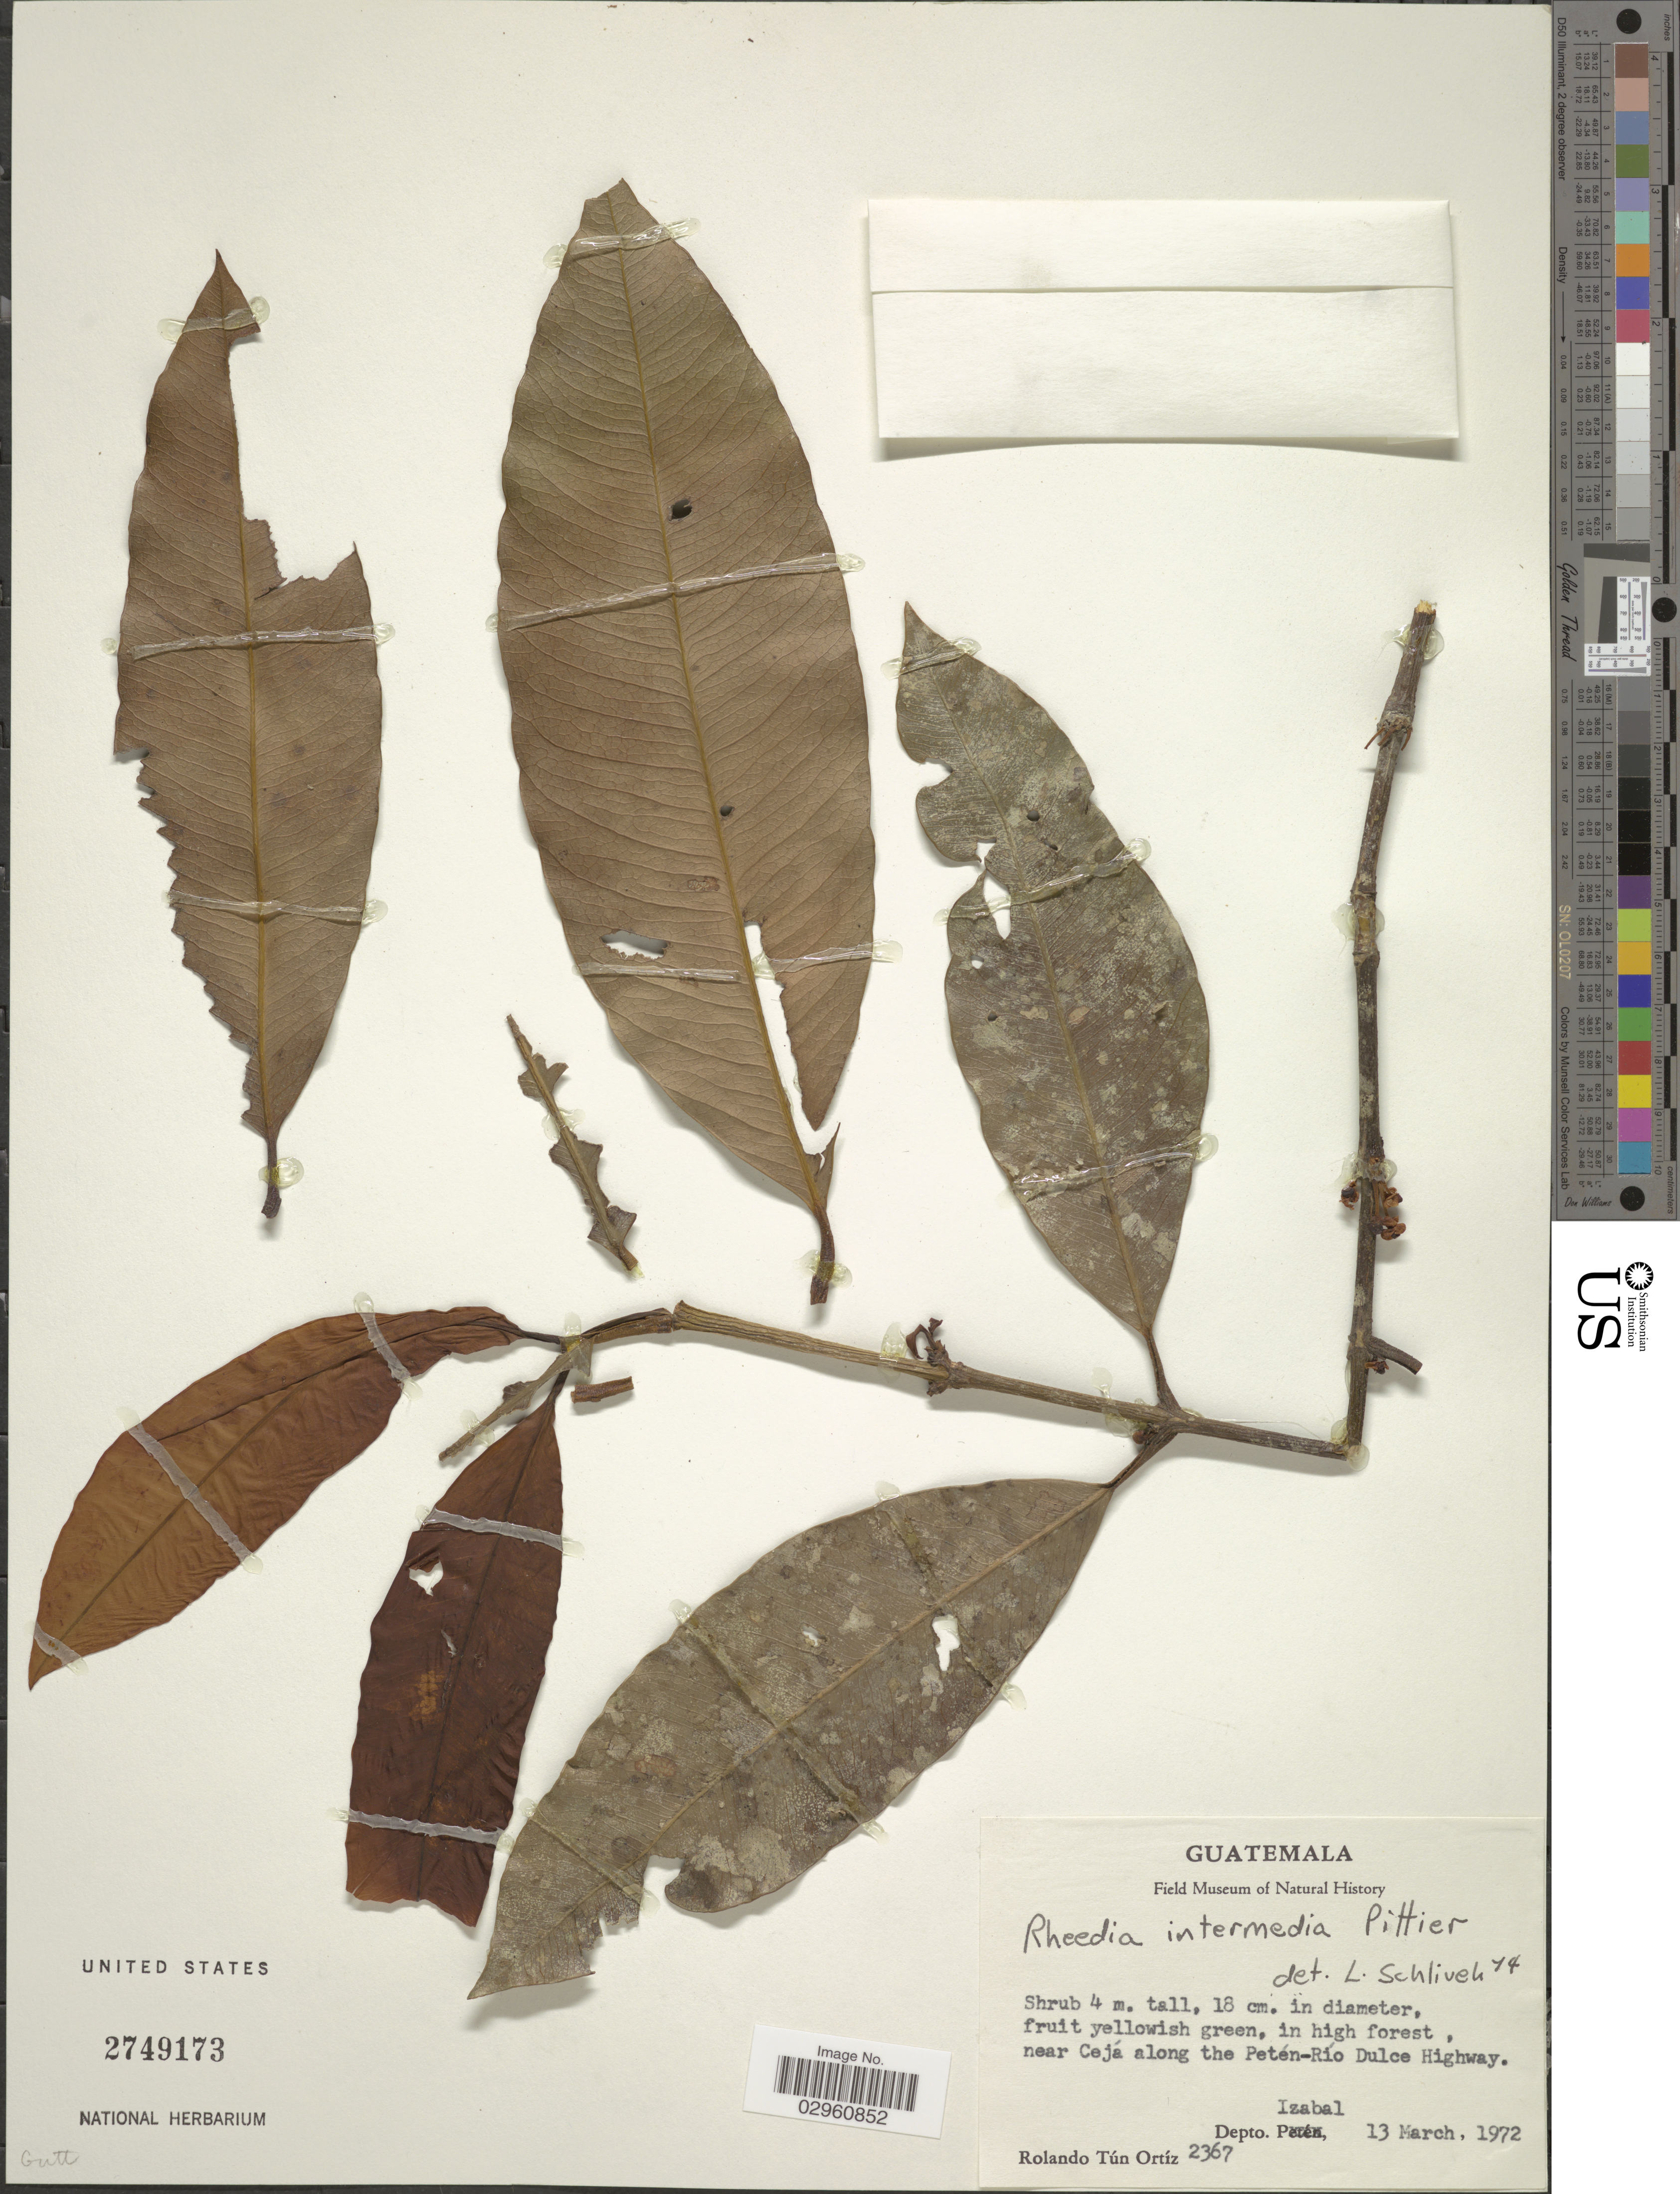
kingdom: Plantae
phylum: Tracheophyta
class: Magnoliopsida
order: Malpighiales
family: Clusiaceae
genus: Garcinia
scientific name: Garcinia intermedia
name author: (Pittier) Hammel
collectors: R. T. Ortíz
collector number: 2367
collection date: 1972-03-13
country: Guatemala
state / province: Izabal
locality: Near Cejá along the Petén-Río Dulce Highway. Depto. Izabal.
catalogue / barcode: US 2749173